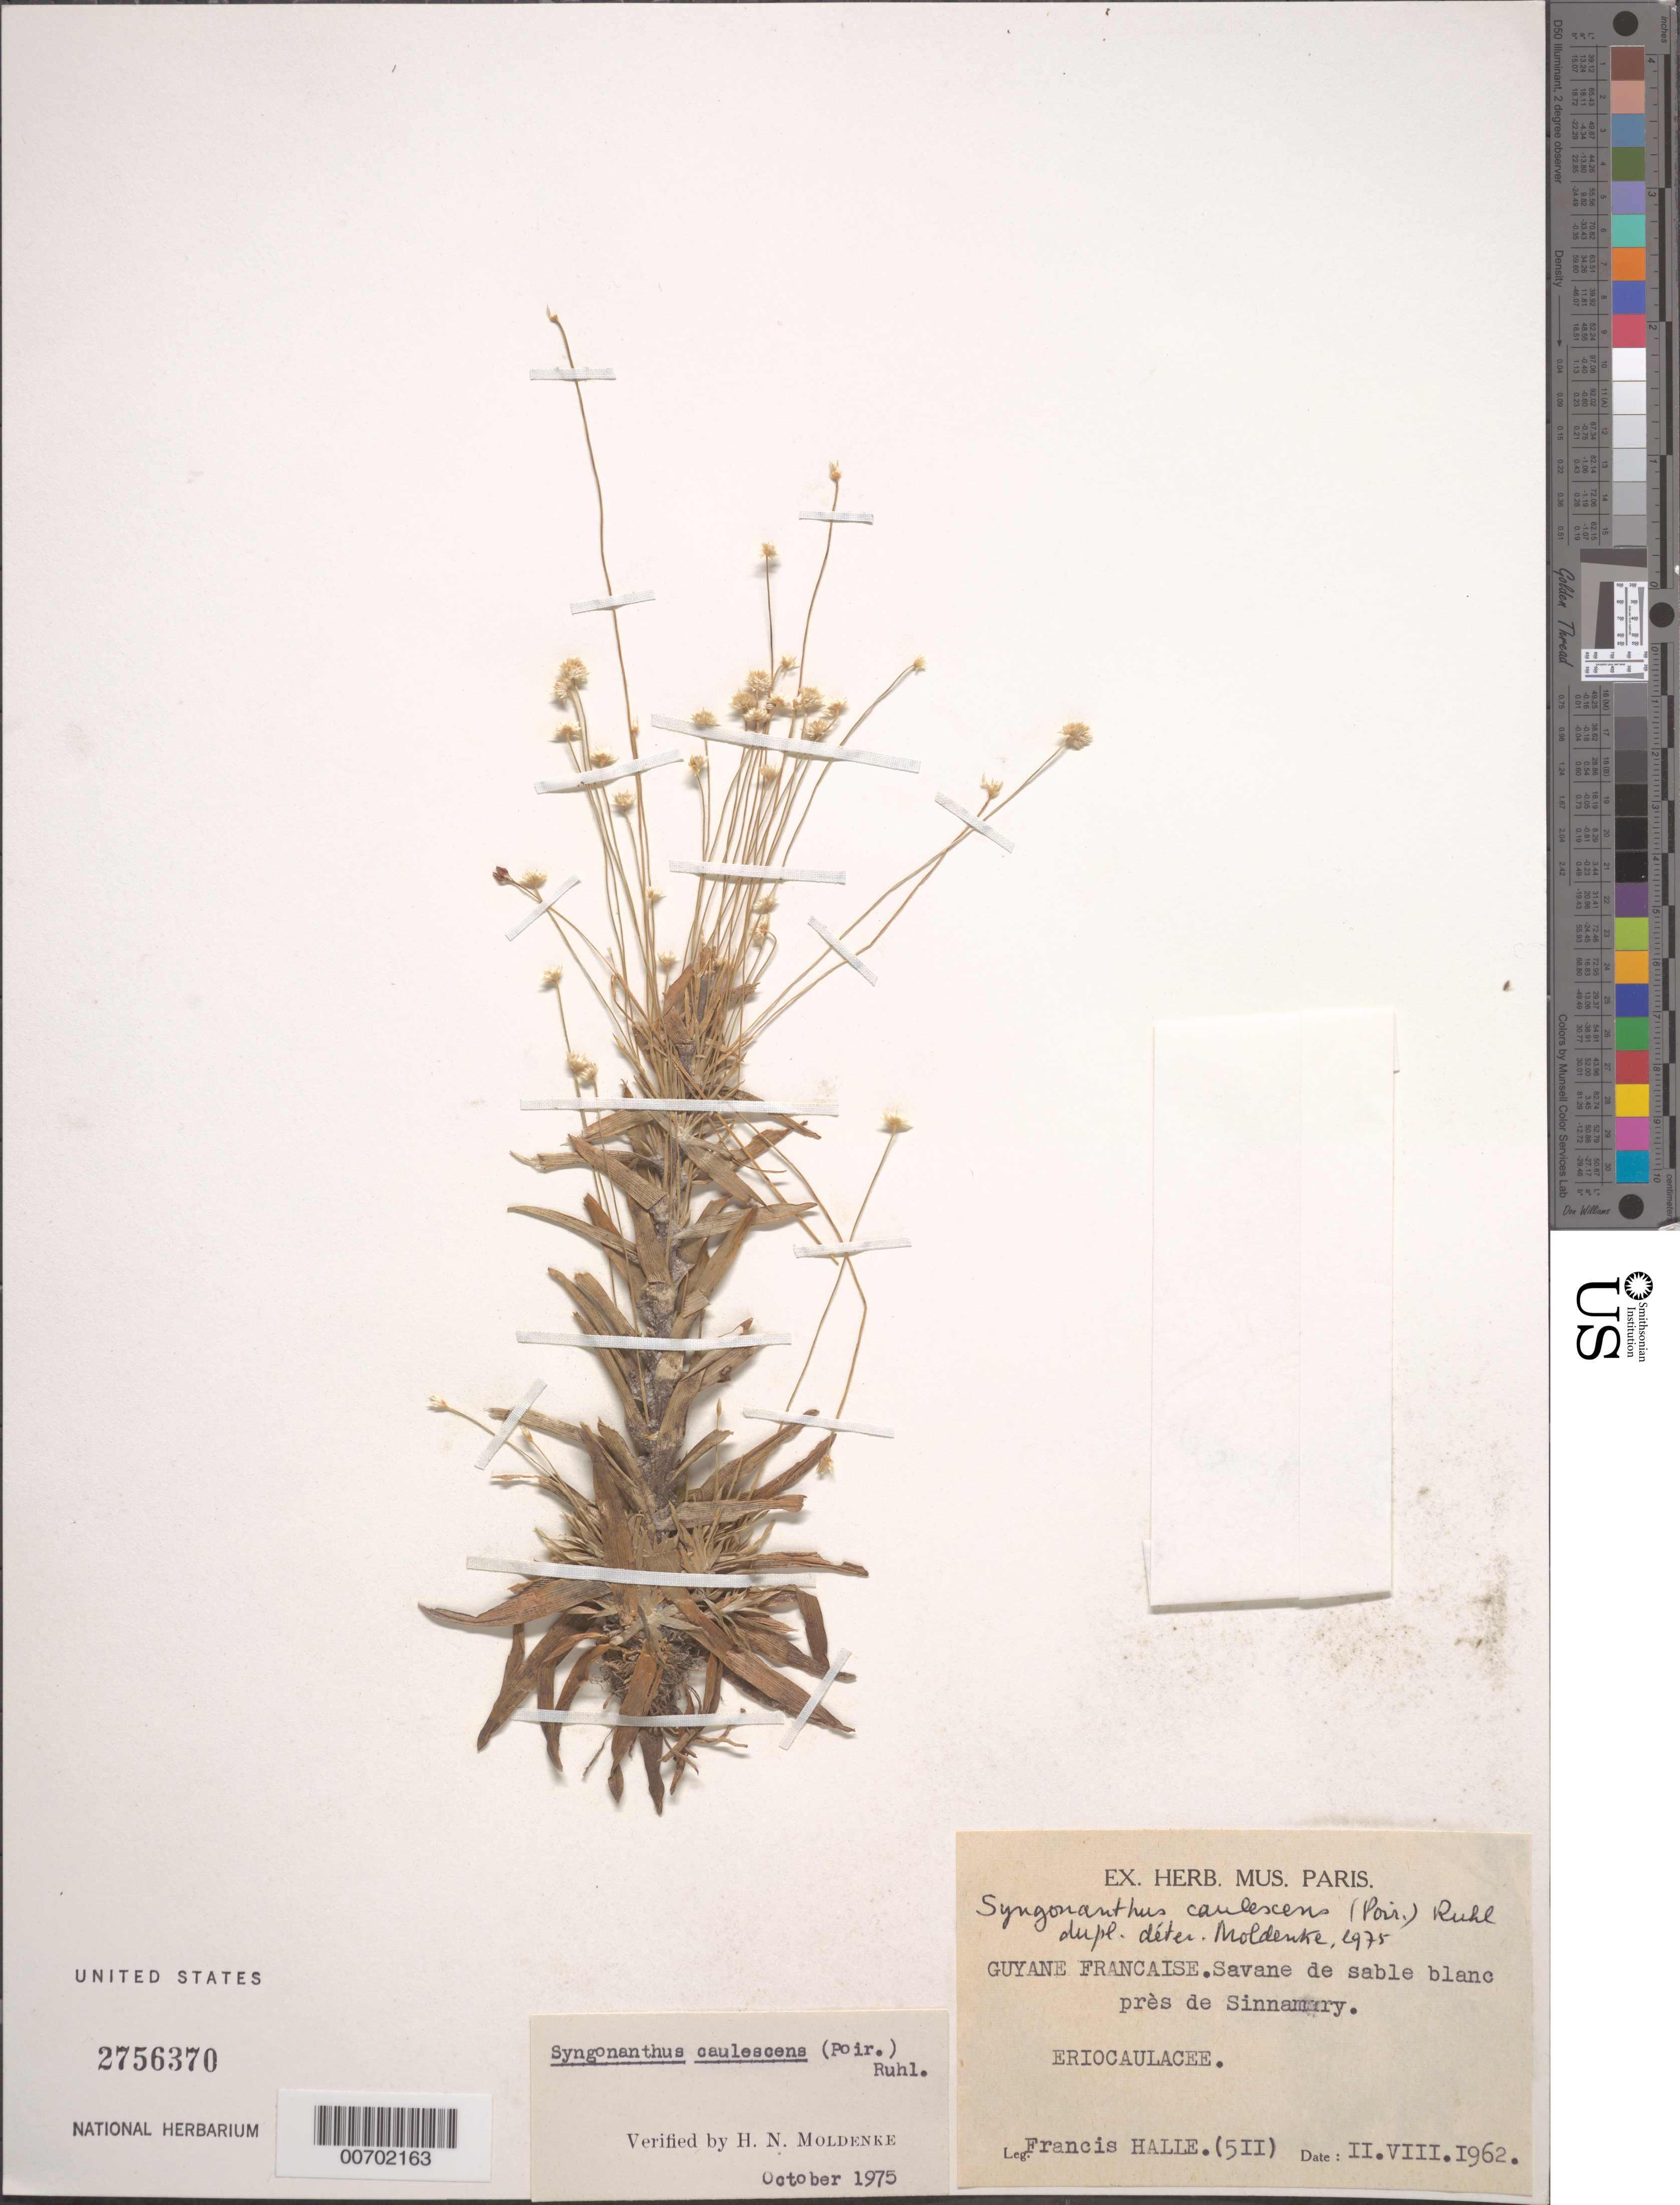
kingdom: Plantae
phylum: Tracheophyta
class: Liliopsida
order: Poales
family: Eriocaulaceae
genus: Syngonanthus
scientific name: Syngonanthus caulescens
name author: (Poir.) Ruhland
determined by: Moldenke, H. N.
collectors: F. Hallé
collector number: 511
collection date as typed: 2-Aug-62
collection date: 1962-08-02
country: French Guiana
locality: Sinnamary vic.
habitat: Savanna on white sand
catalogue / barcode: US 2756370